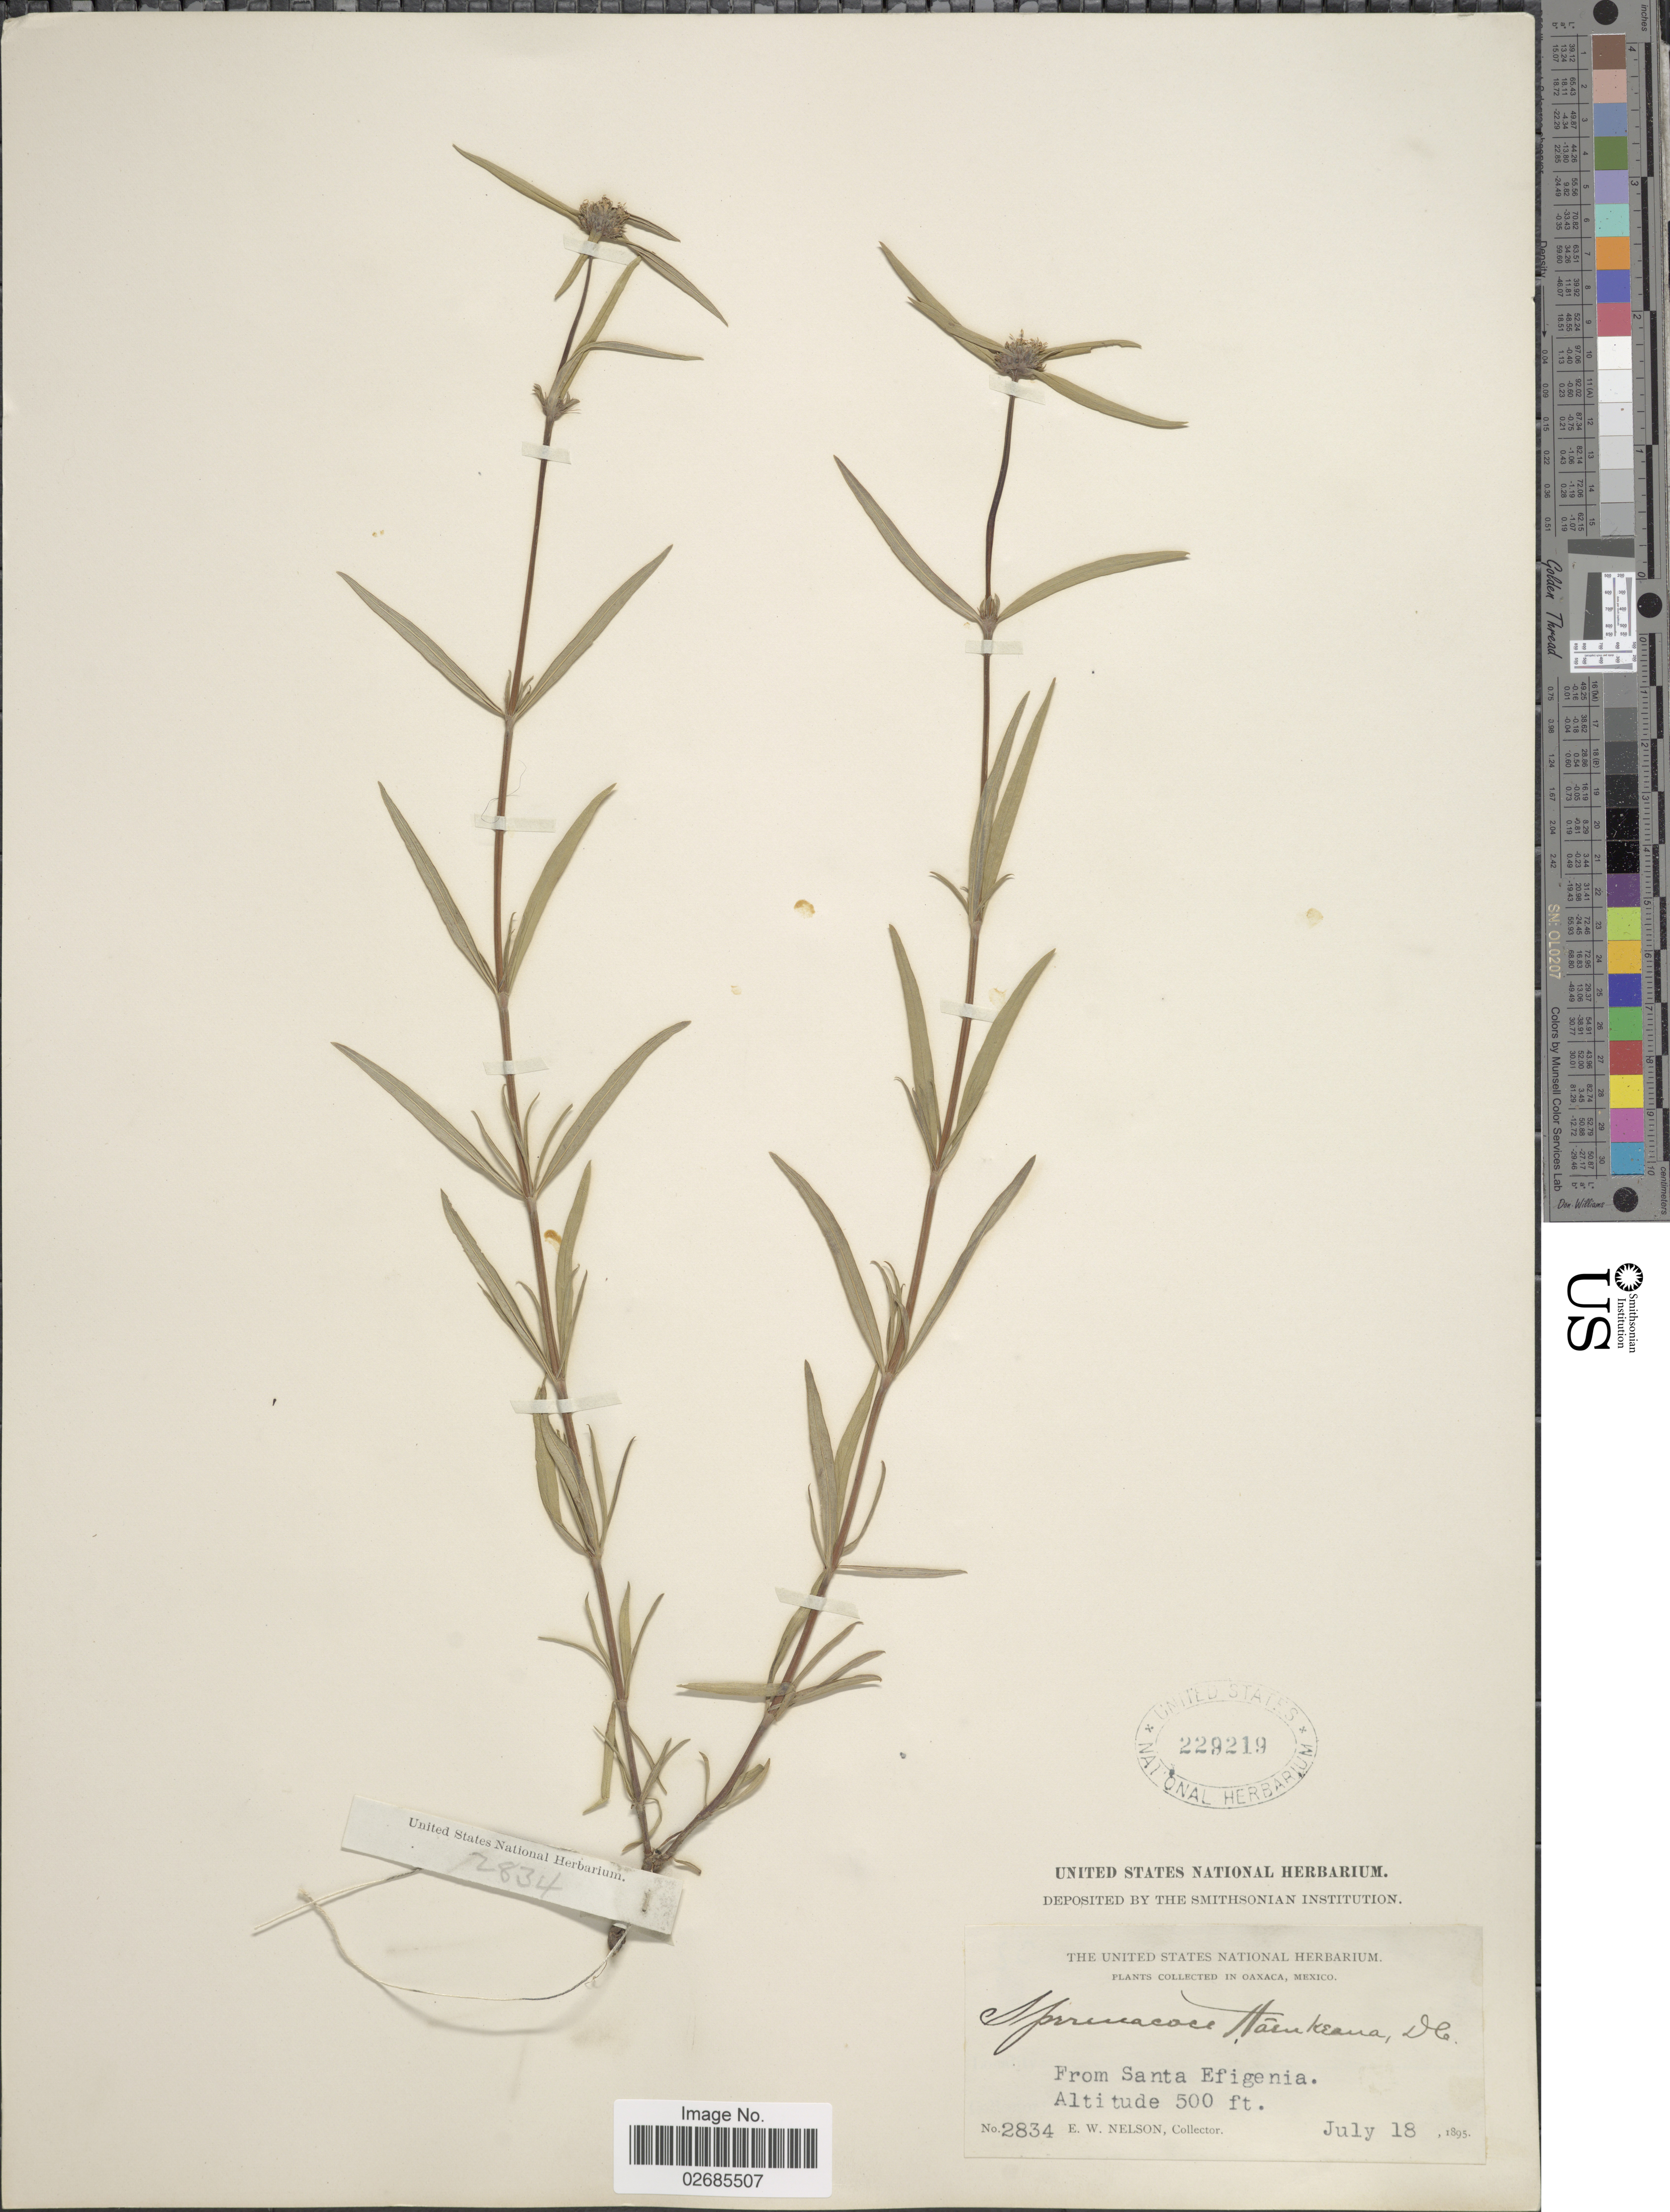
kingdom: Plantae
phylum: Tracheophyta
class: Magnoliopsida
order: Gentianales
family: Rubiaceae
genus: Borreria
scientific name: Borreria haenkeana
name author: DC.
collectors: E. W. Nelson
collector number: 2834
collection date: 1895-07-18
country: Mexico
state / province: Oaxaca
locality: From Santa Efigenia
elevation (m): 152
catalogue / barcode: US 229219